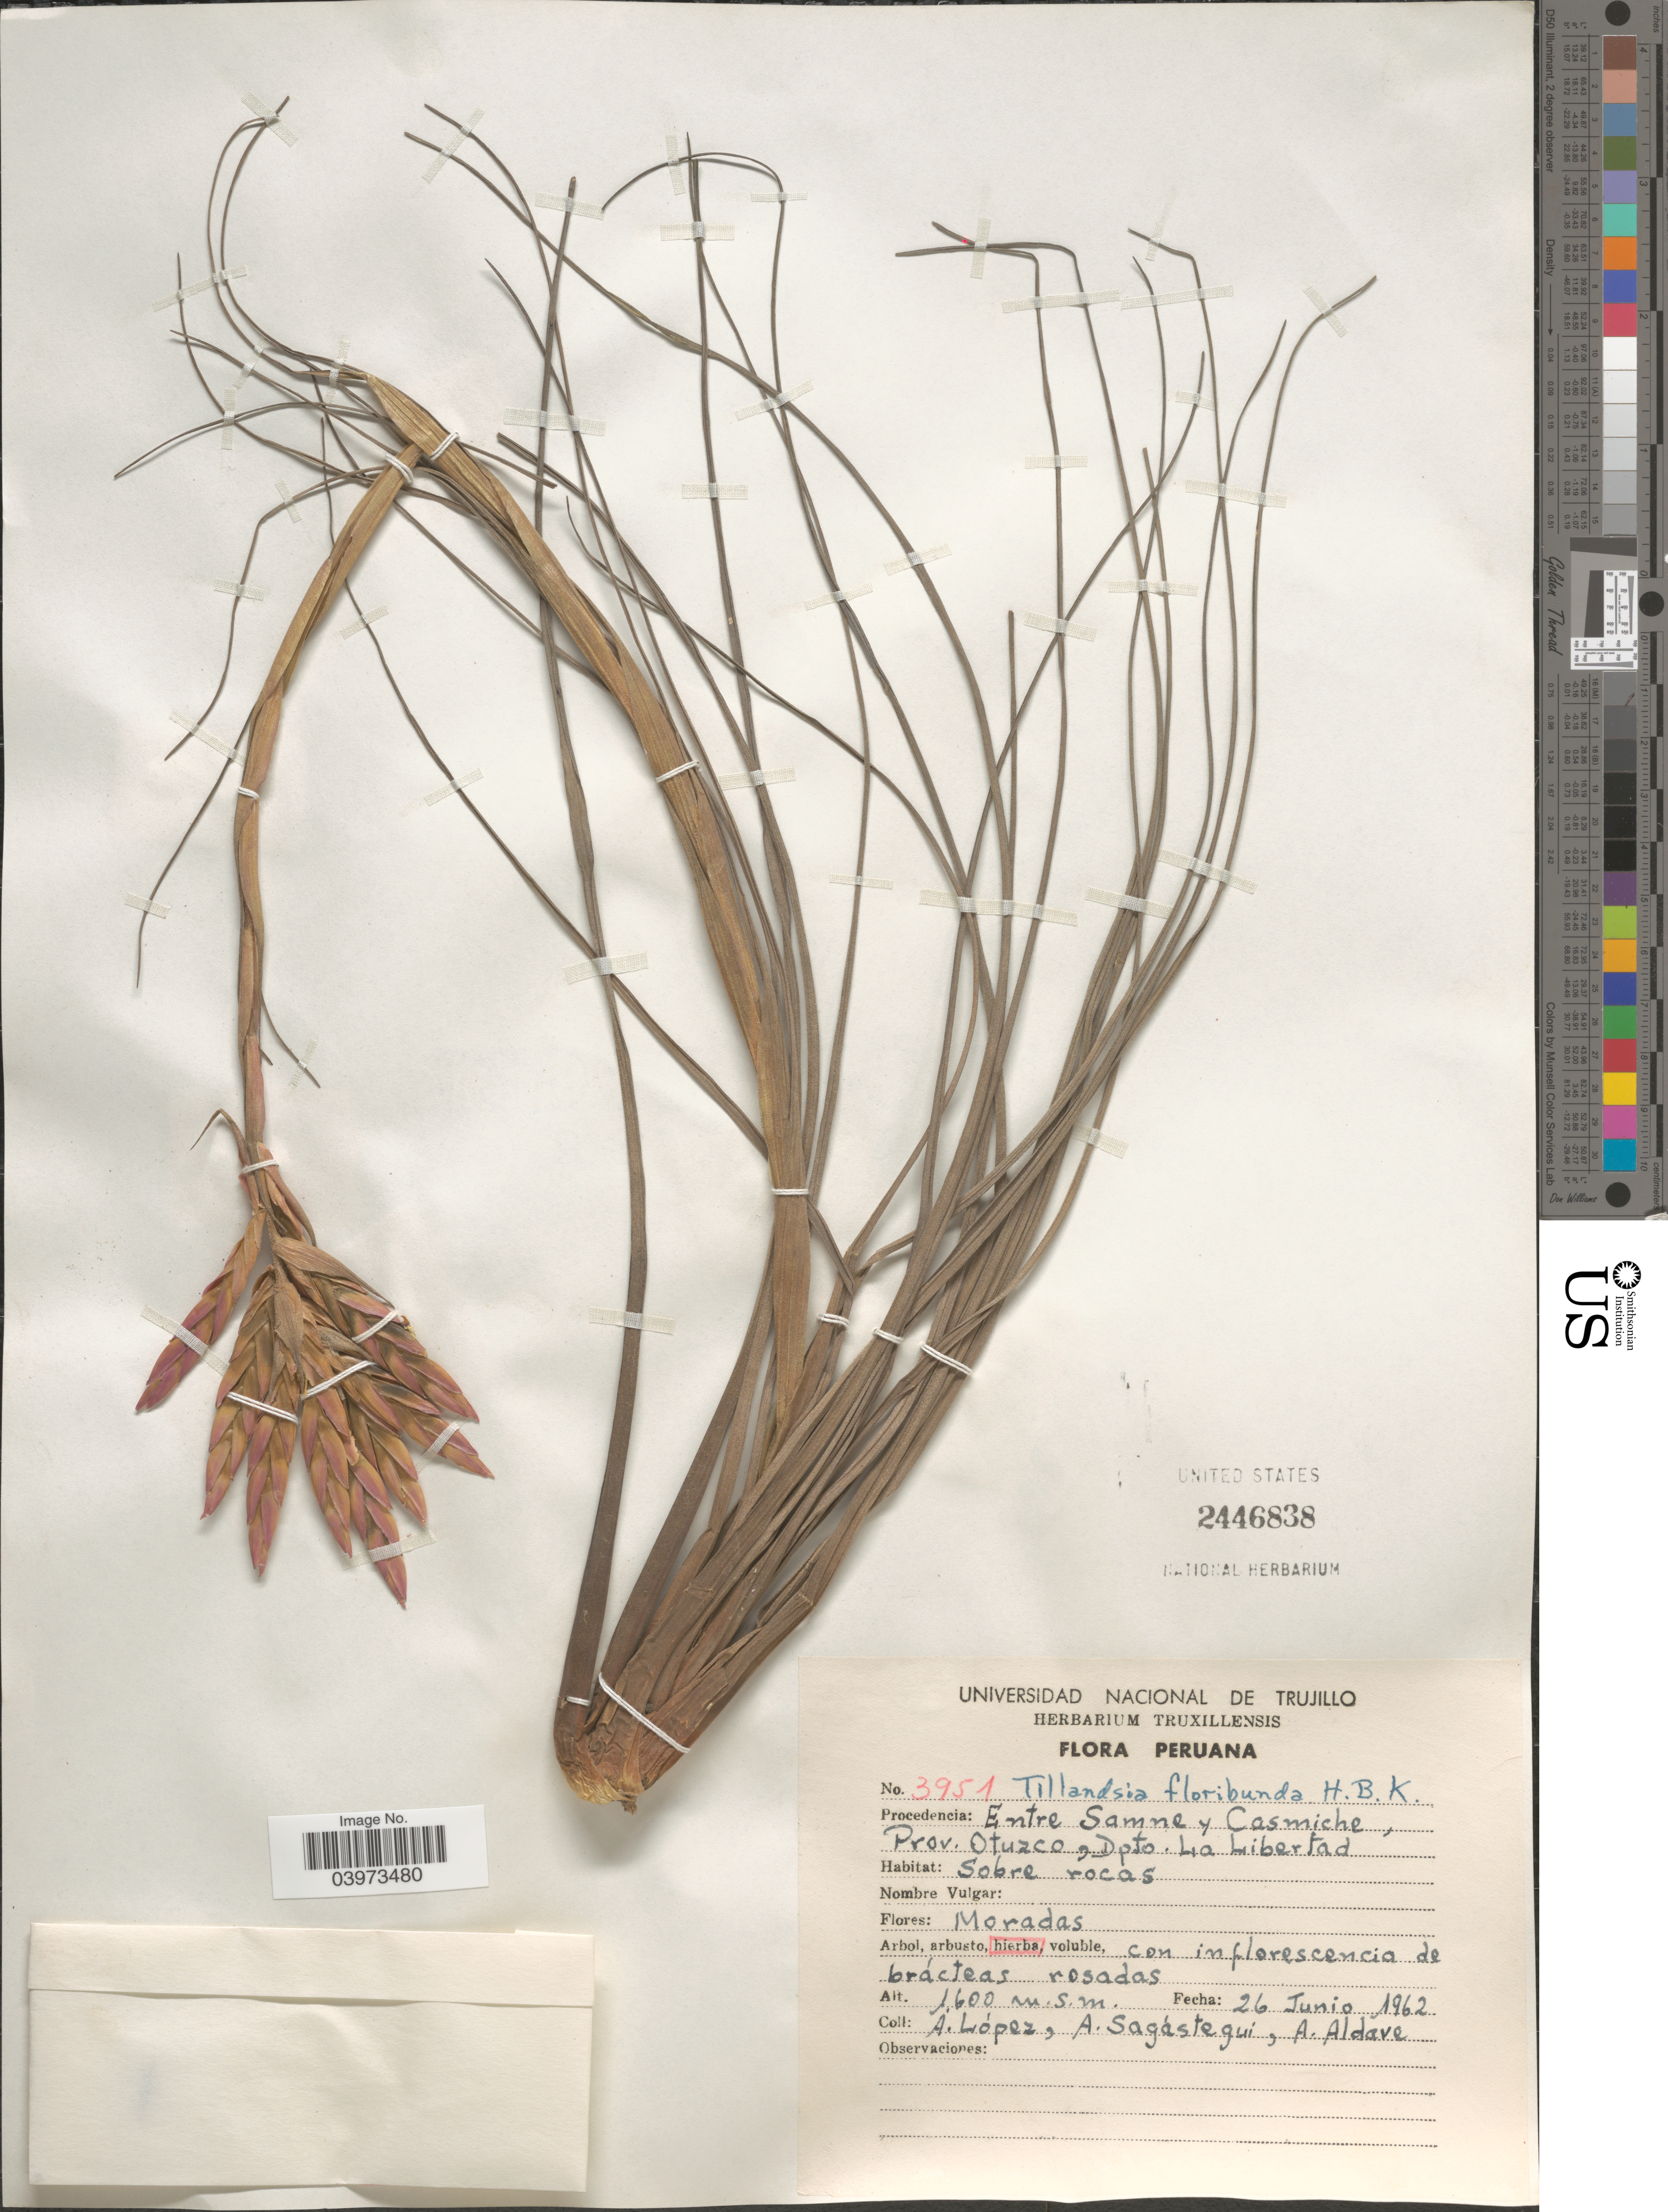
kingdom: Plantae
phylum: Tracheophyta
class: Liliopsida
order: Poales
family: Bromeliaceae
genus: Tillandsia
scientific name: Tillandsia floribunda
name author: Kunth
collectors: A. López, A. Sagastegui & A. Aldave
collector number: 3951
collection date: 1962-06-26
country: Peru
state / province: La Libertad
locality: Entre Samne y Casmiche, Prov. Otuzco, Dpto. La Libertad.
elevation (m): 1600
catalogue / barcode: US 2446838